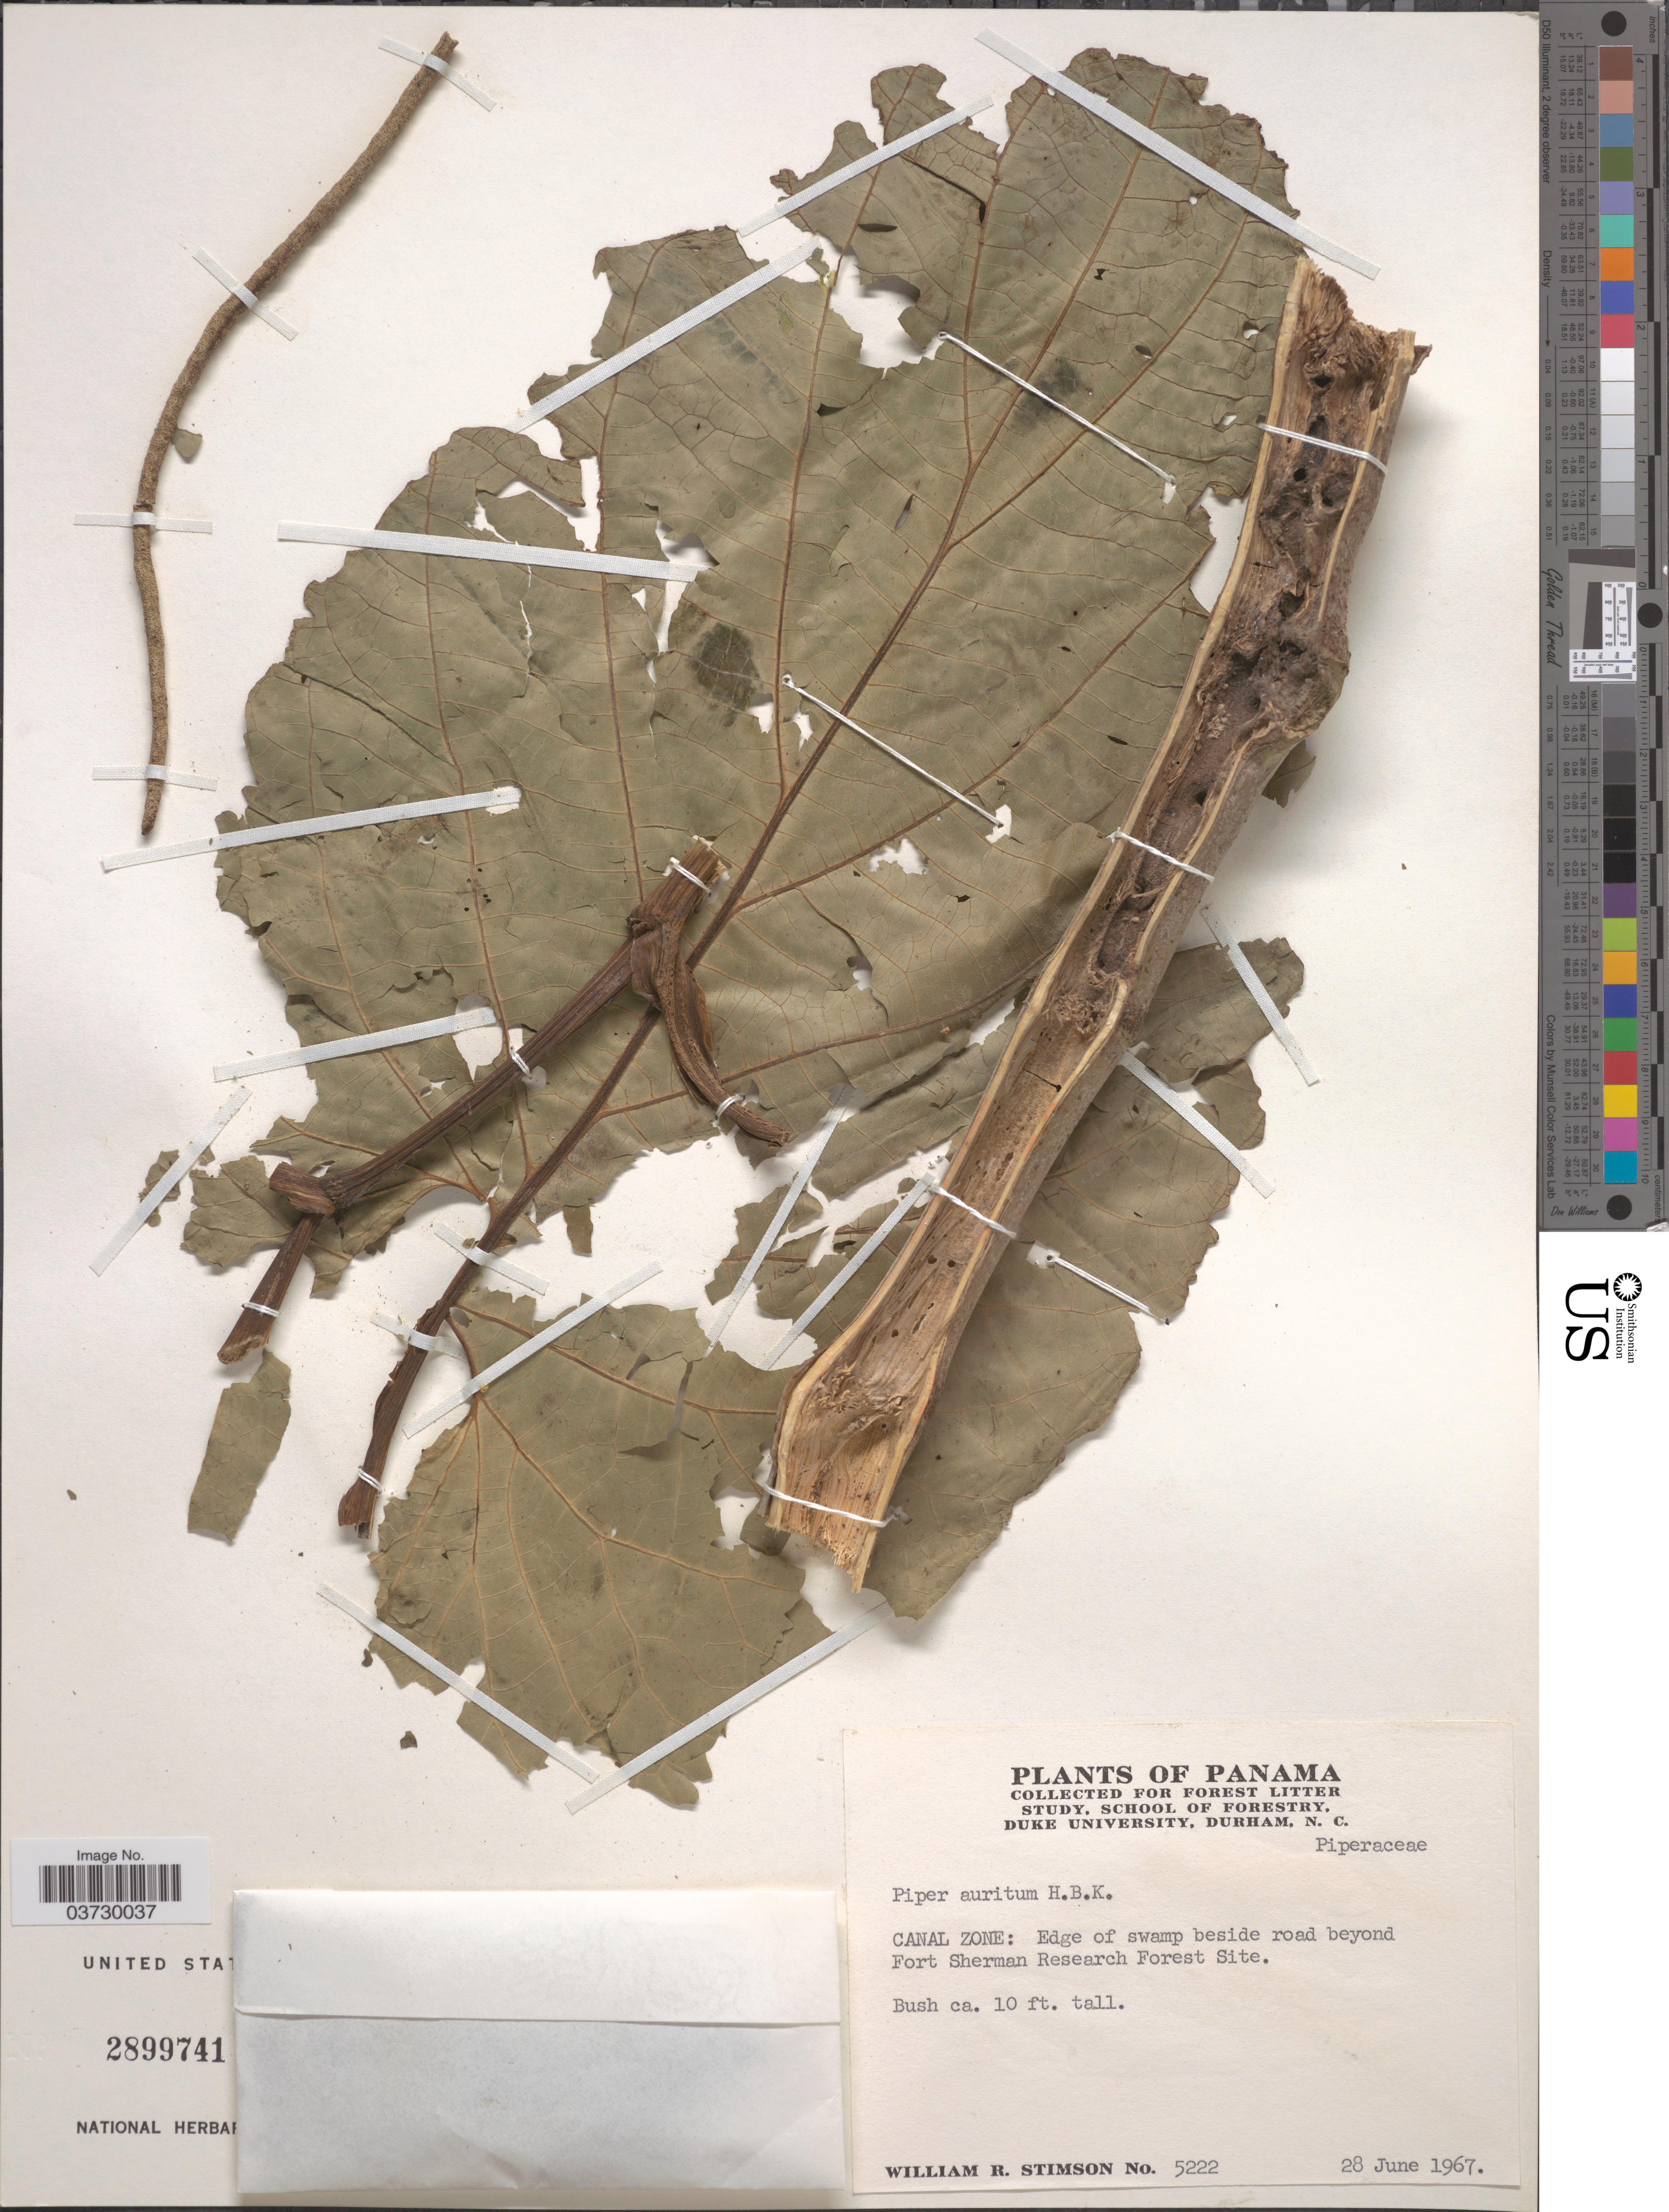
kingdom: Plantae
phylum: Tracheophyta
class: Magnoliopsida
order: Piperales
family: Piperaceae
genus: Piper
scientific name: Piper auritum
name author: Kunth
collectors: W. R. Stimson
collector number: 5222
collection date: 1967-06-28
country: Panama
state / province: Colón / Panamá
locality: Canal Zone: Edge of swamp beside road beyond Fort Sherman Research Forest Site.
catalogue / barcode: US 2899741